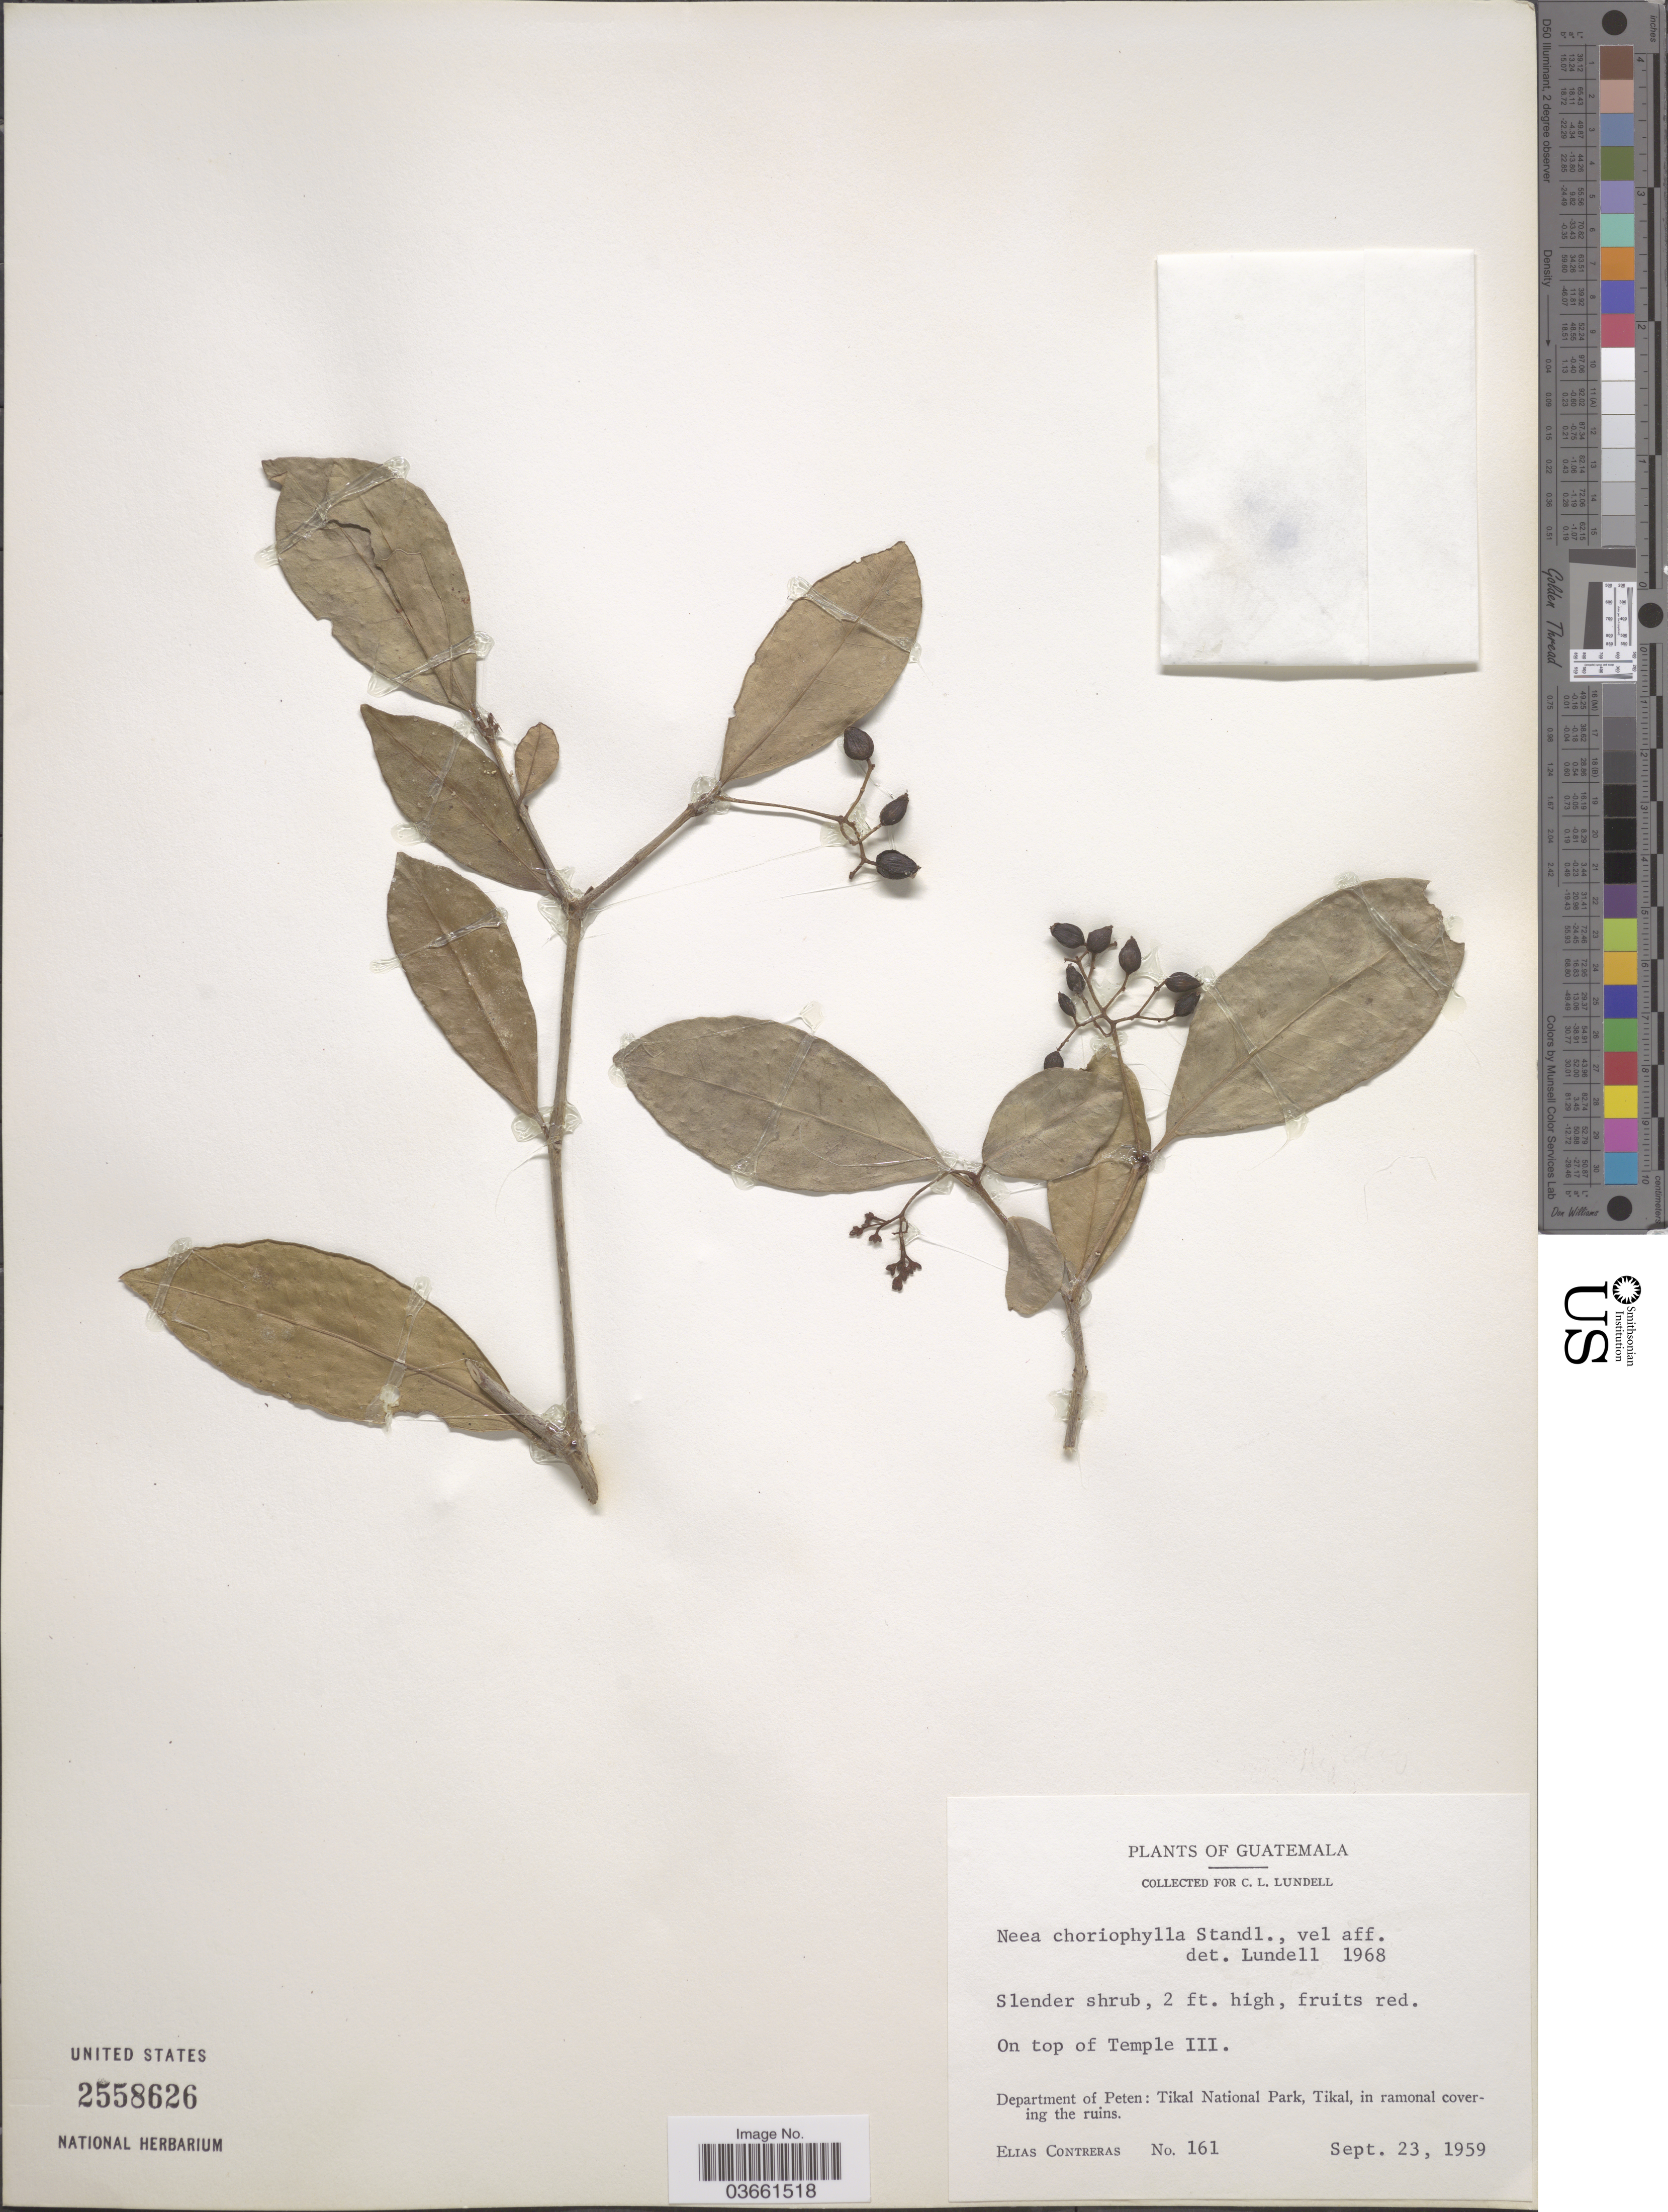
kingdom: Plantae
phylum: Tracheophyta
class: Magnoliopsida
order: Caryophyllales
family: Nyctaginaceae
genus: Neea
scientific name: Neea choriophylla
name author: Standl.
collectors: E. Contreras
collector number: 161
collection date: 1959-09-23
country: Guatemala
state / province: El Petén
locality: On top of Temple III. Department of Peten: Tikal National Park, Tikal.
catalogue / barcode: US 2558626